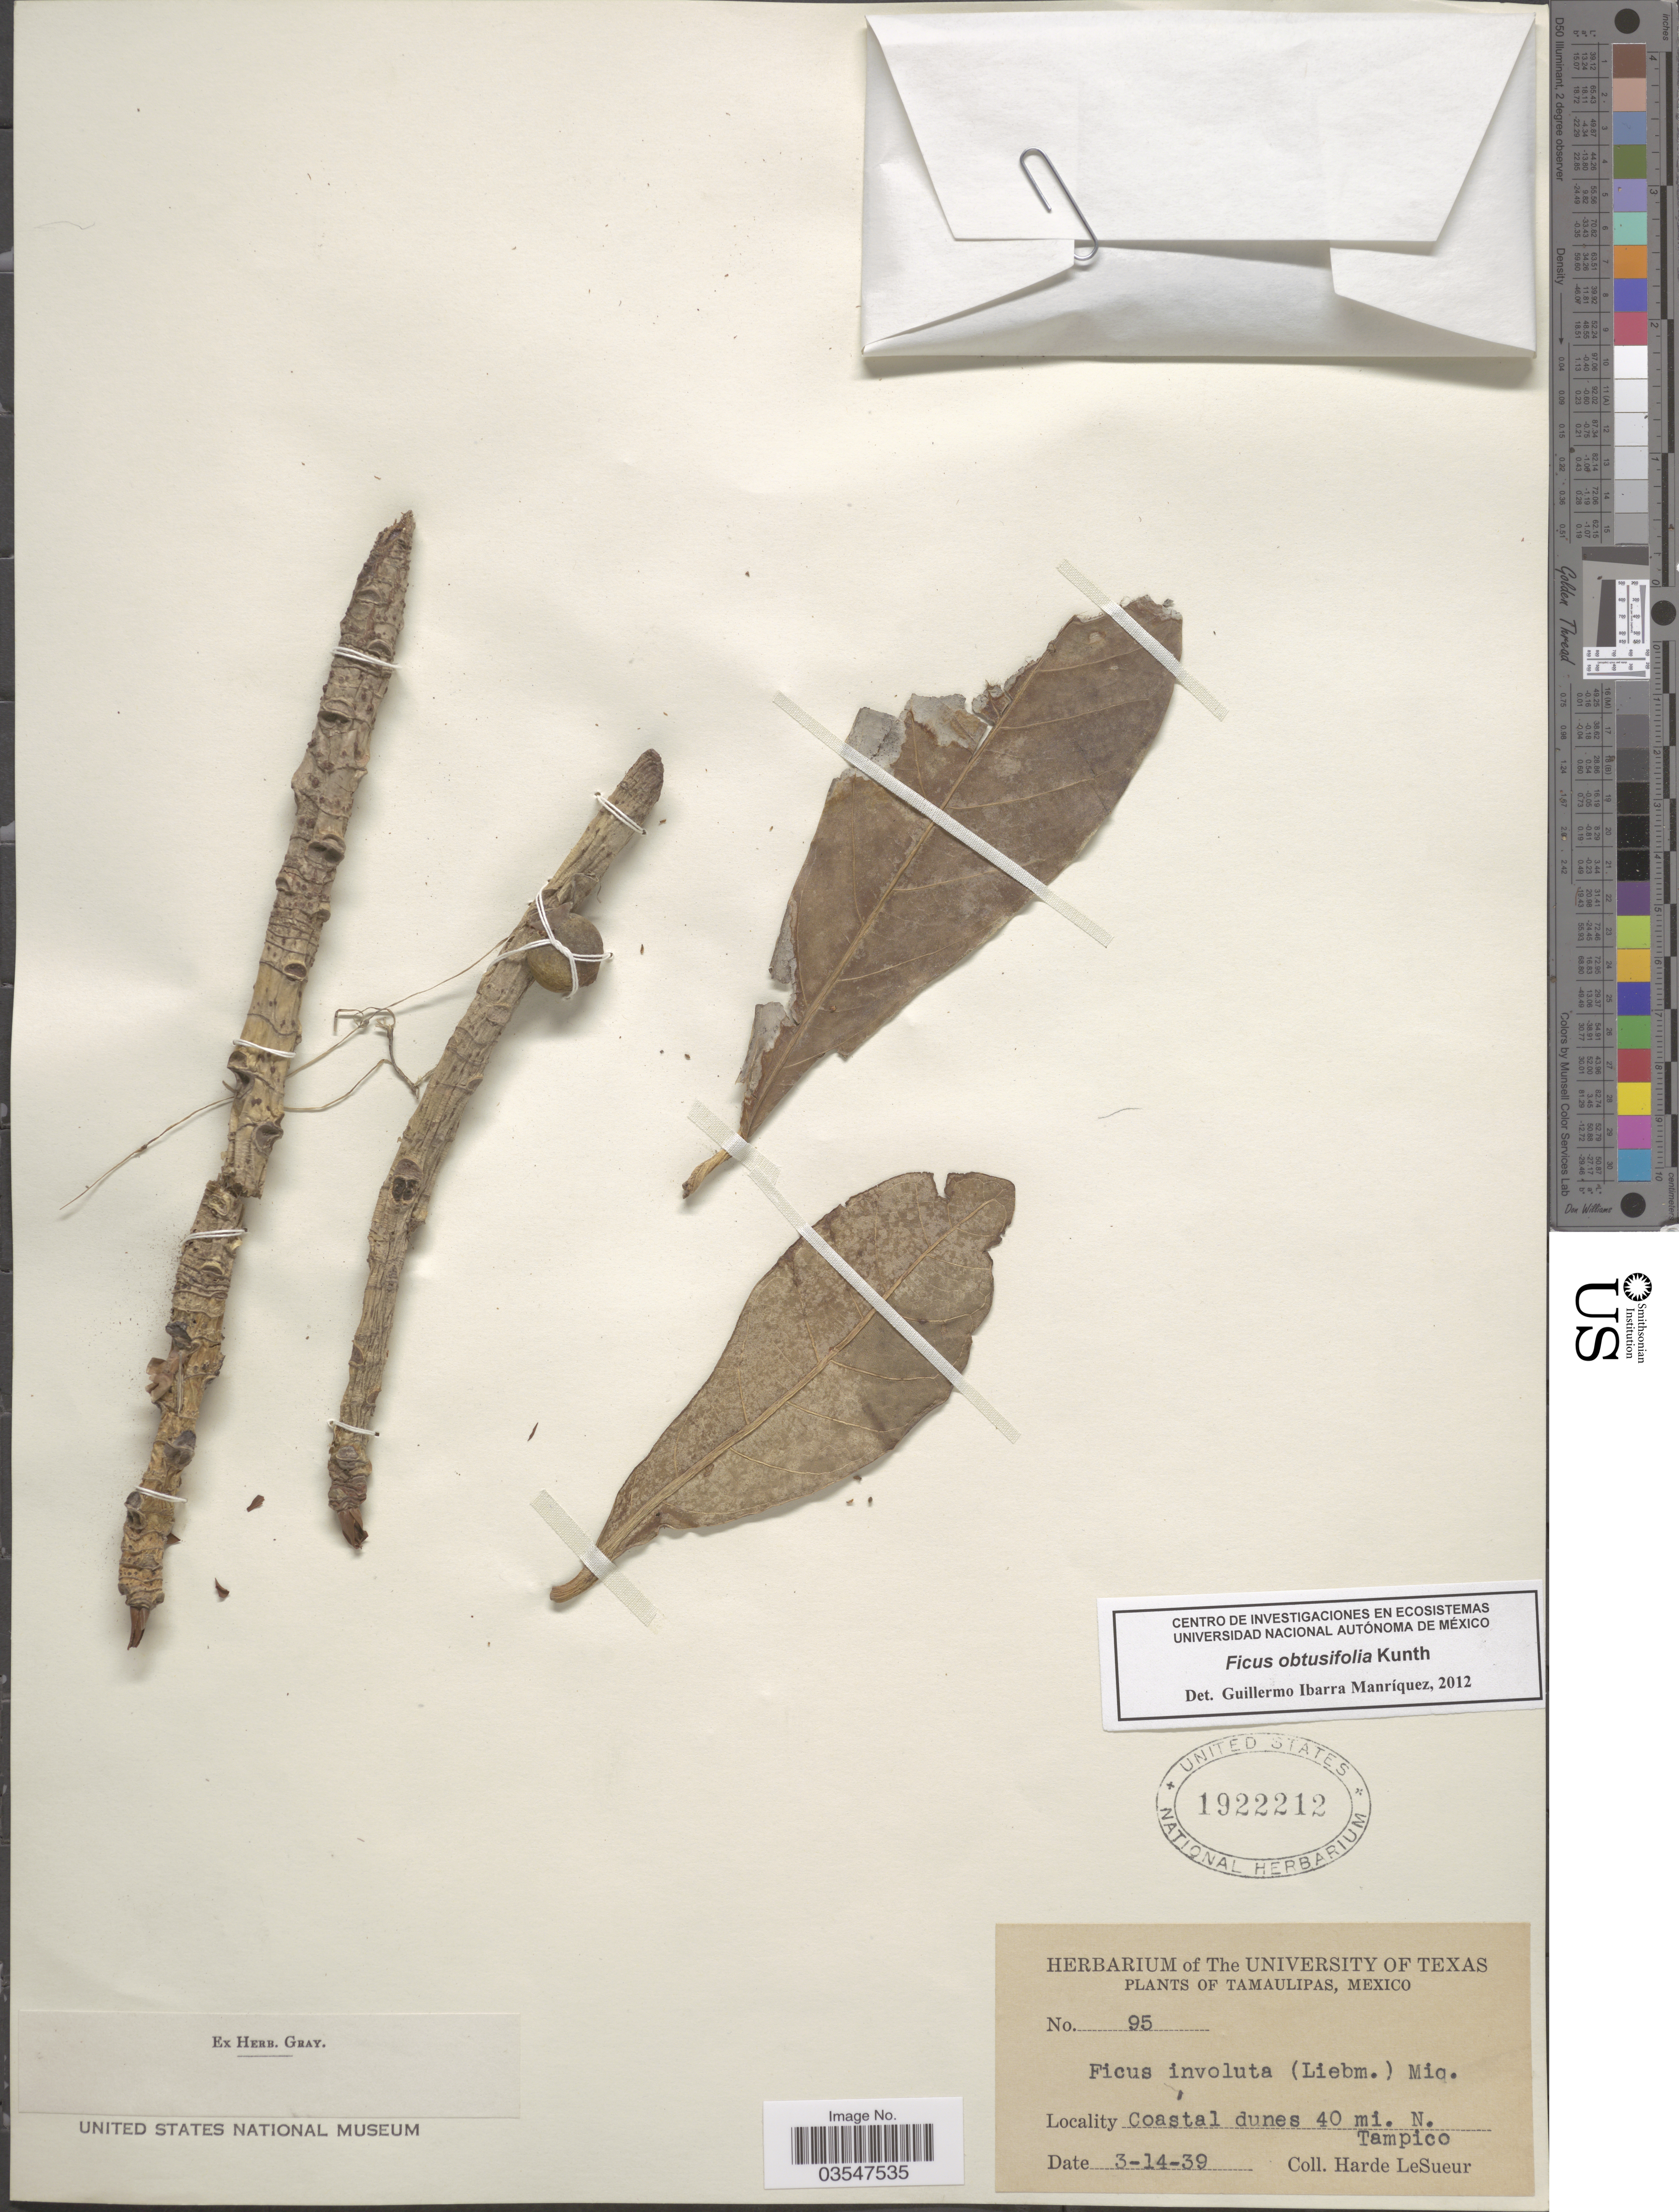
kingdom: Plantae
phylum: Tracheophyta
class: Magnoliopsida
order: Rosales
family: Moraceae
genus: Ficus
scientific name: Ficus obtusifolia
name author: Kunth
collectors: H. LeSueur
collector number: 95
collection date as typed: Transcribed d/m/y: 14/3/39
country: Mexico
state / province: Tamaulipas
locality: Coastal dunes 40 mi. N. Tampico.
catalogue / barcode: US 1922212